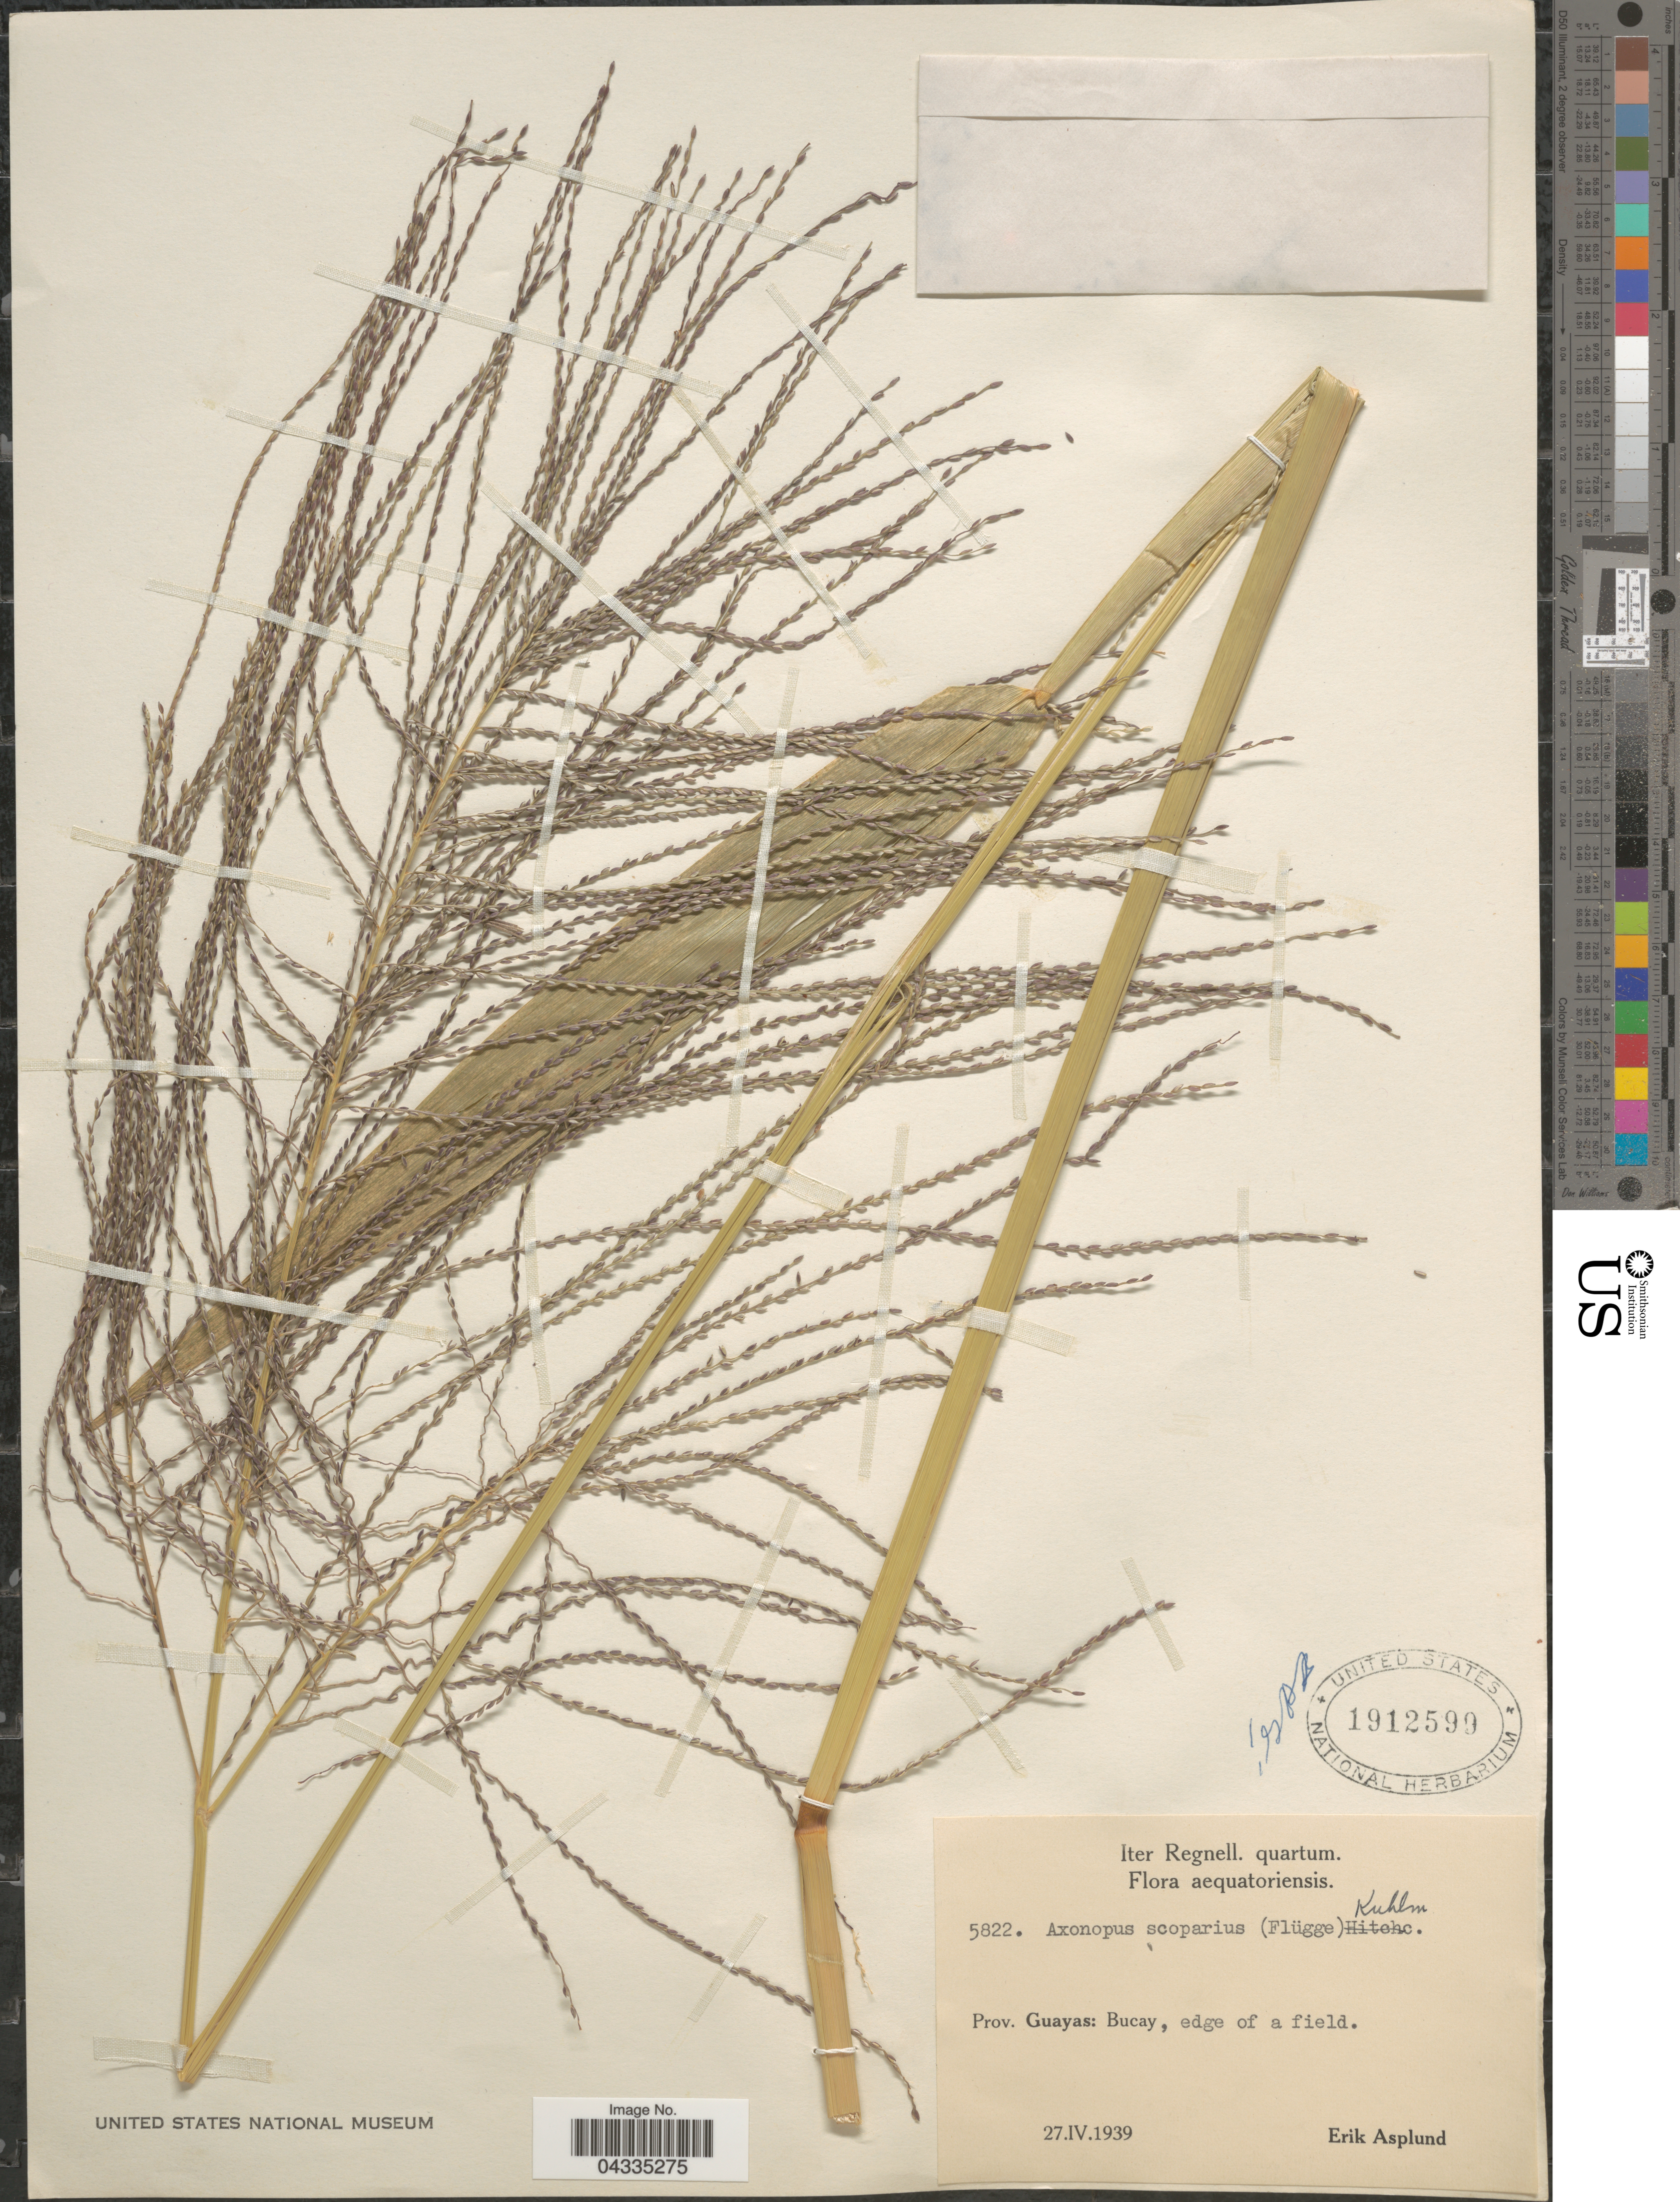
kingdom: Plantae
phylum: Tracheophyta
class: Liliopsida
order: Poales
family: Poaceae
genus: Axonopus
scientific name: Axonopus scoparius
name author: (Flüggé) Kuhlm.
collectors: E. Asplund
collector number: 5822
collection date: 1939-04-27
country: Ecuador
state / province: Guayas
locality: Iter Regnell. quartum. Aequatoriensis. Bucay, edge of a field.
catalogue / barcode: US 1912599